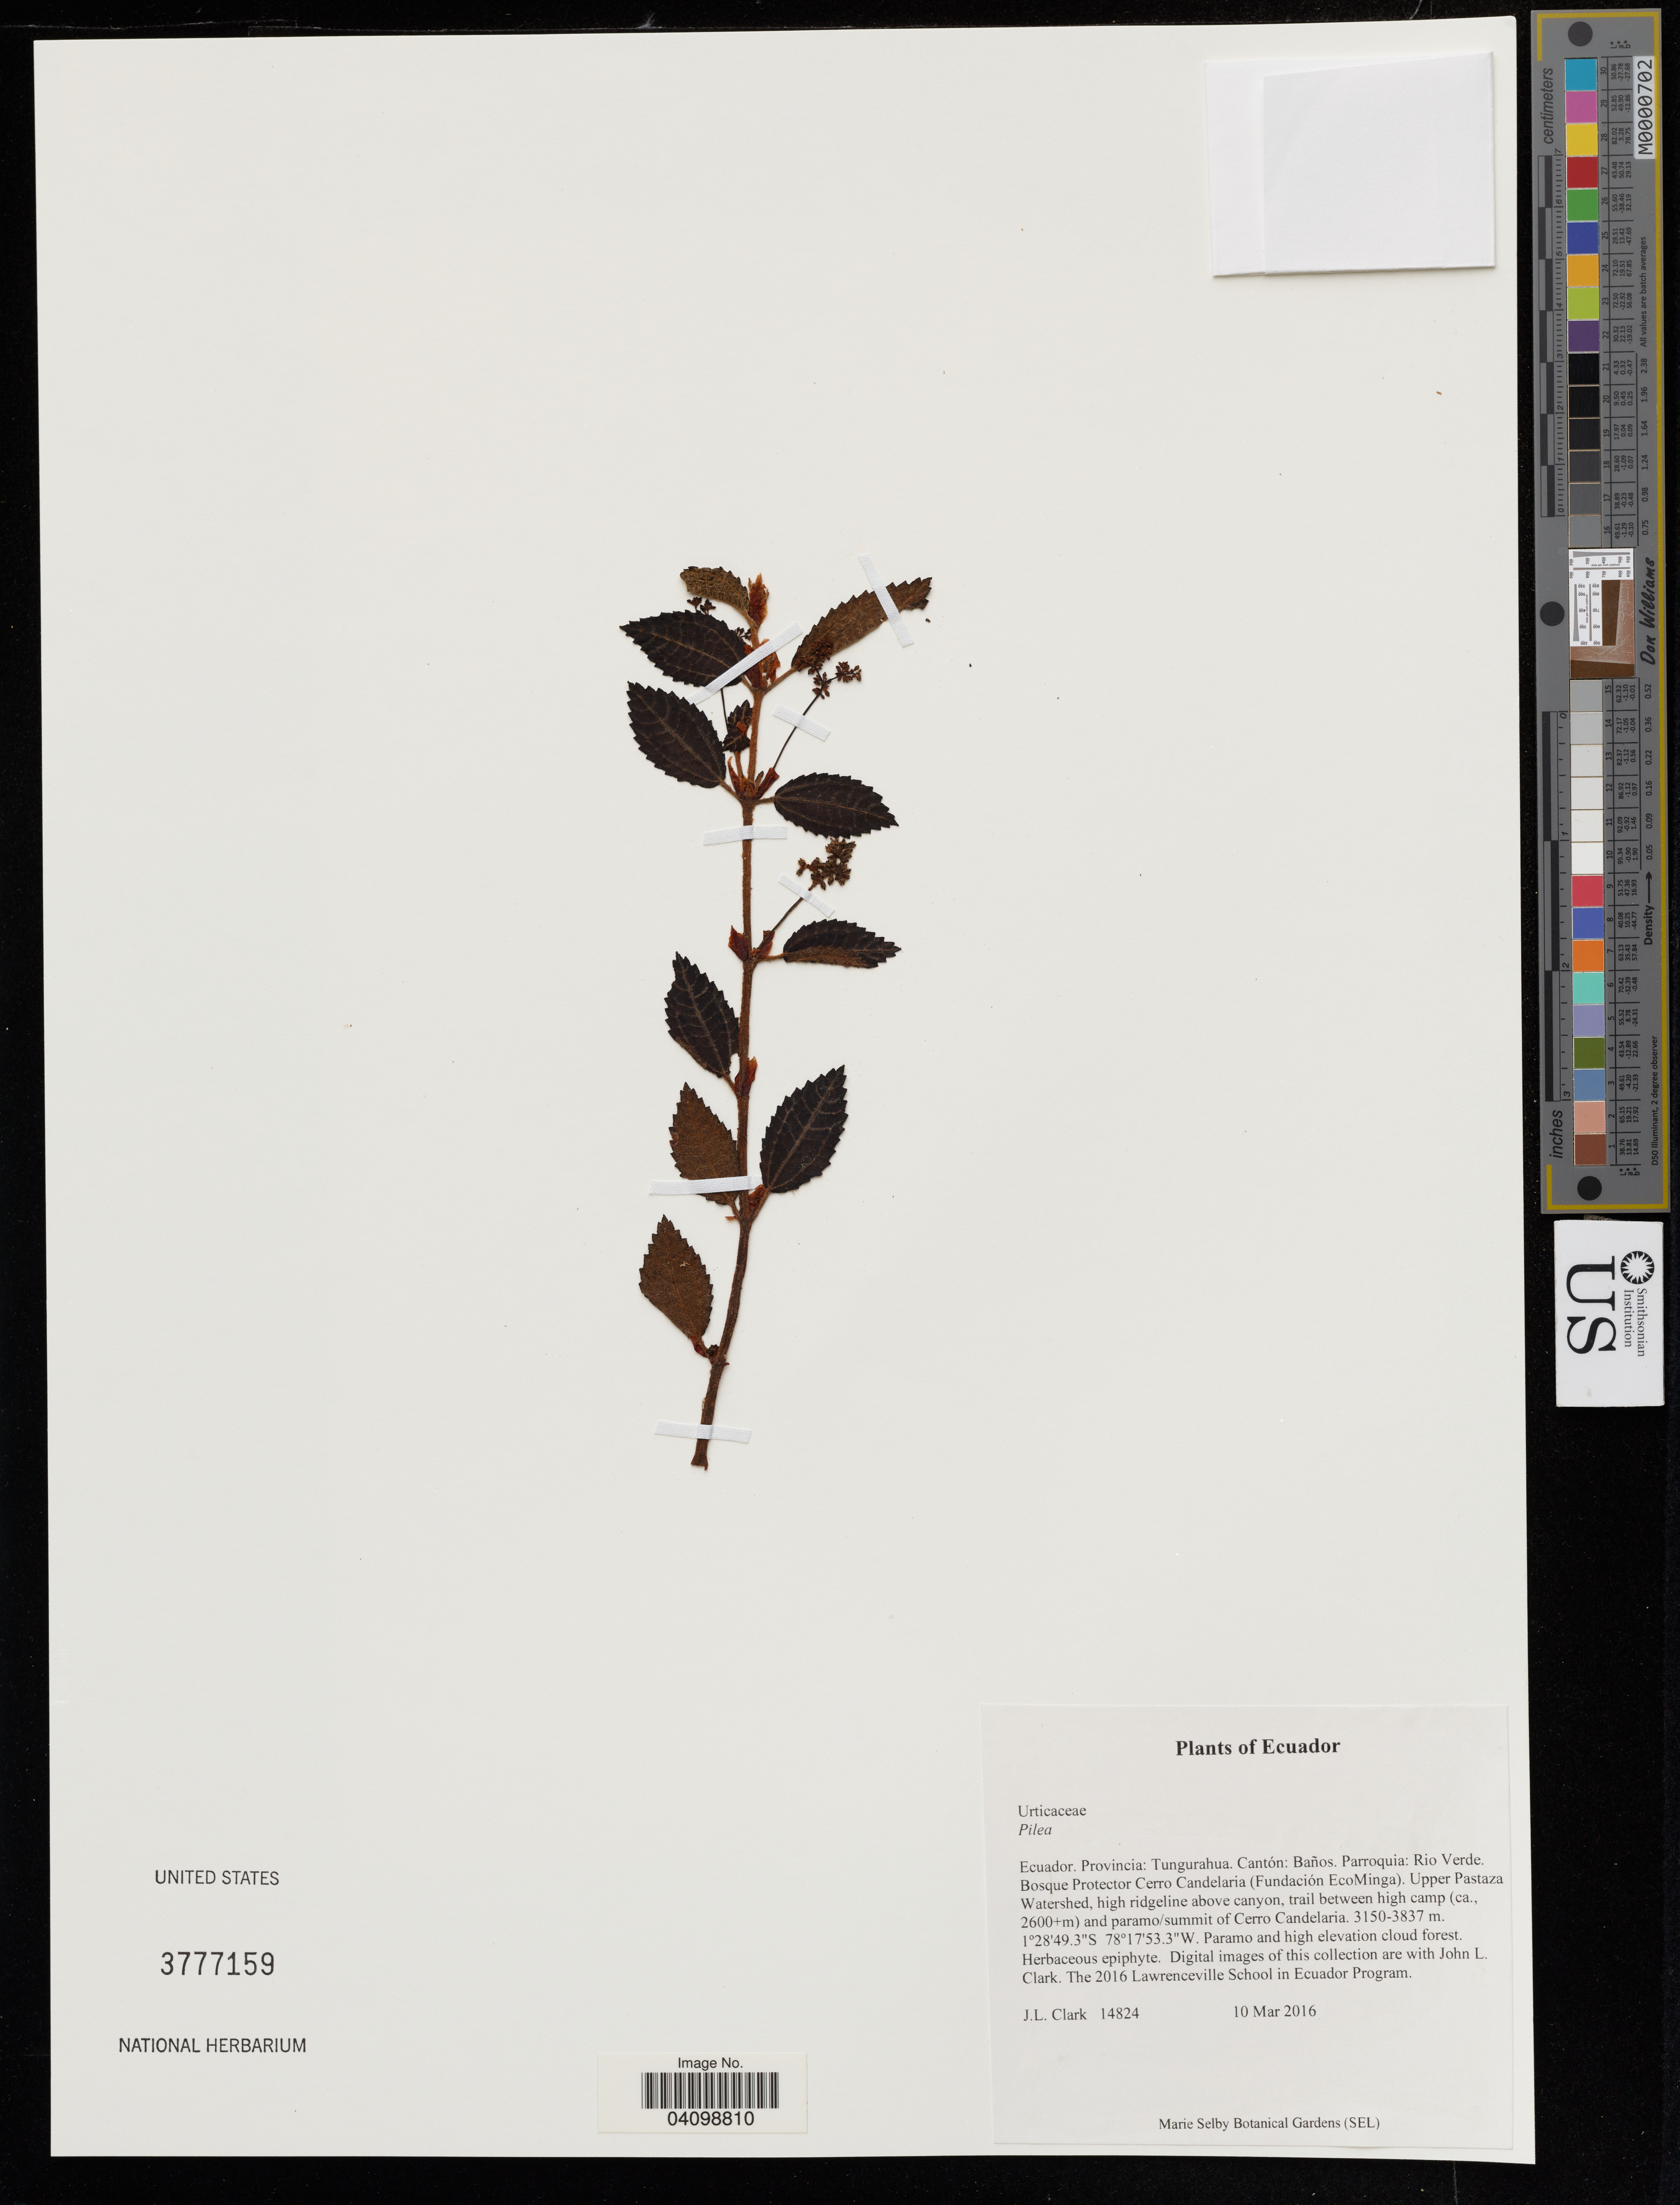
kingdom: Plantae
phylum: Tracheophyta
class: Magnoliopsida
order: Rosales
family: Urticaceae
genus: Pilea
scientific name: Pilea sp.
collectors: J. Clark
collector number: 14824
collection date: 2016-03-10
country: Ecuador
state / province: Tungurahua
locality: Cantón: Baños. Parroquia: Rio Verde. Bosque Protector Cerro Candelaria (Fundación EcoMinga). Upper Pastaza Watershed, high ridgeline above canyon, trail between high camp (ca., 2600+m) and paramo/summit of Cerro Candelaria.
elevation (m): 3150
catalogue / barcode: US 3777159